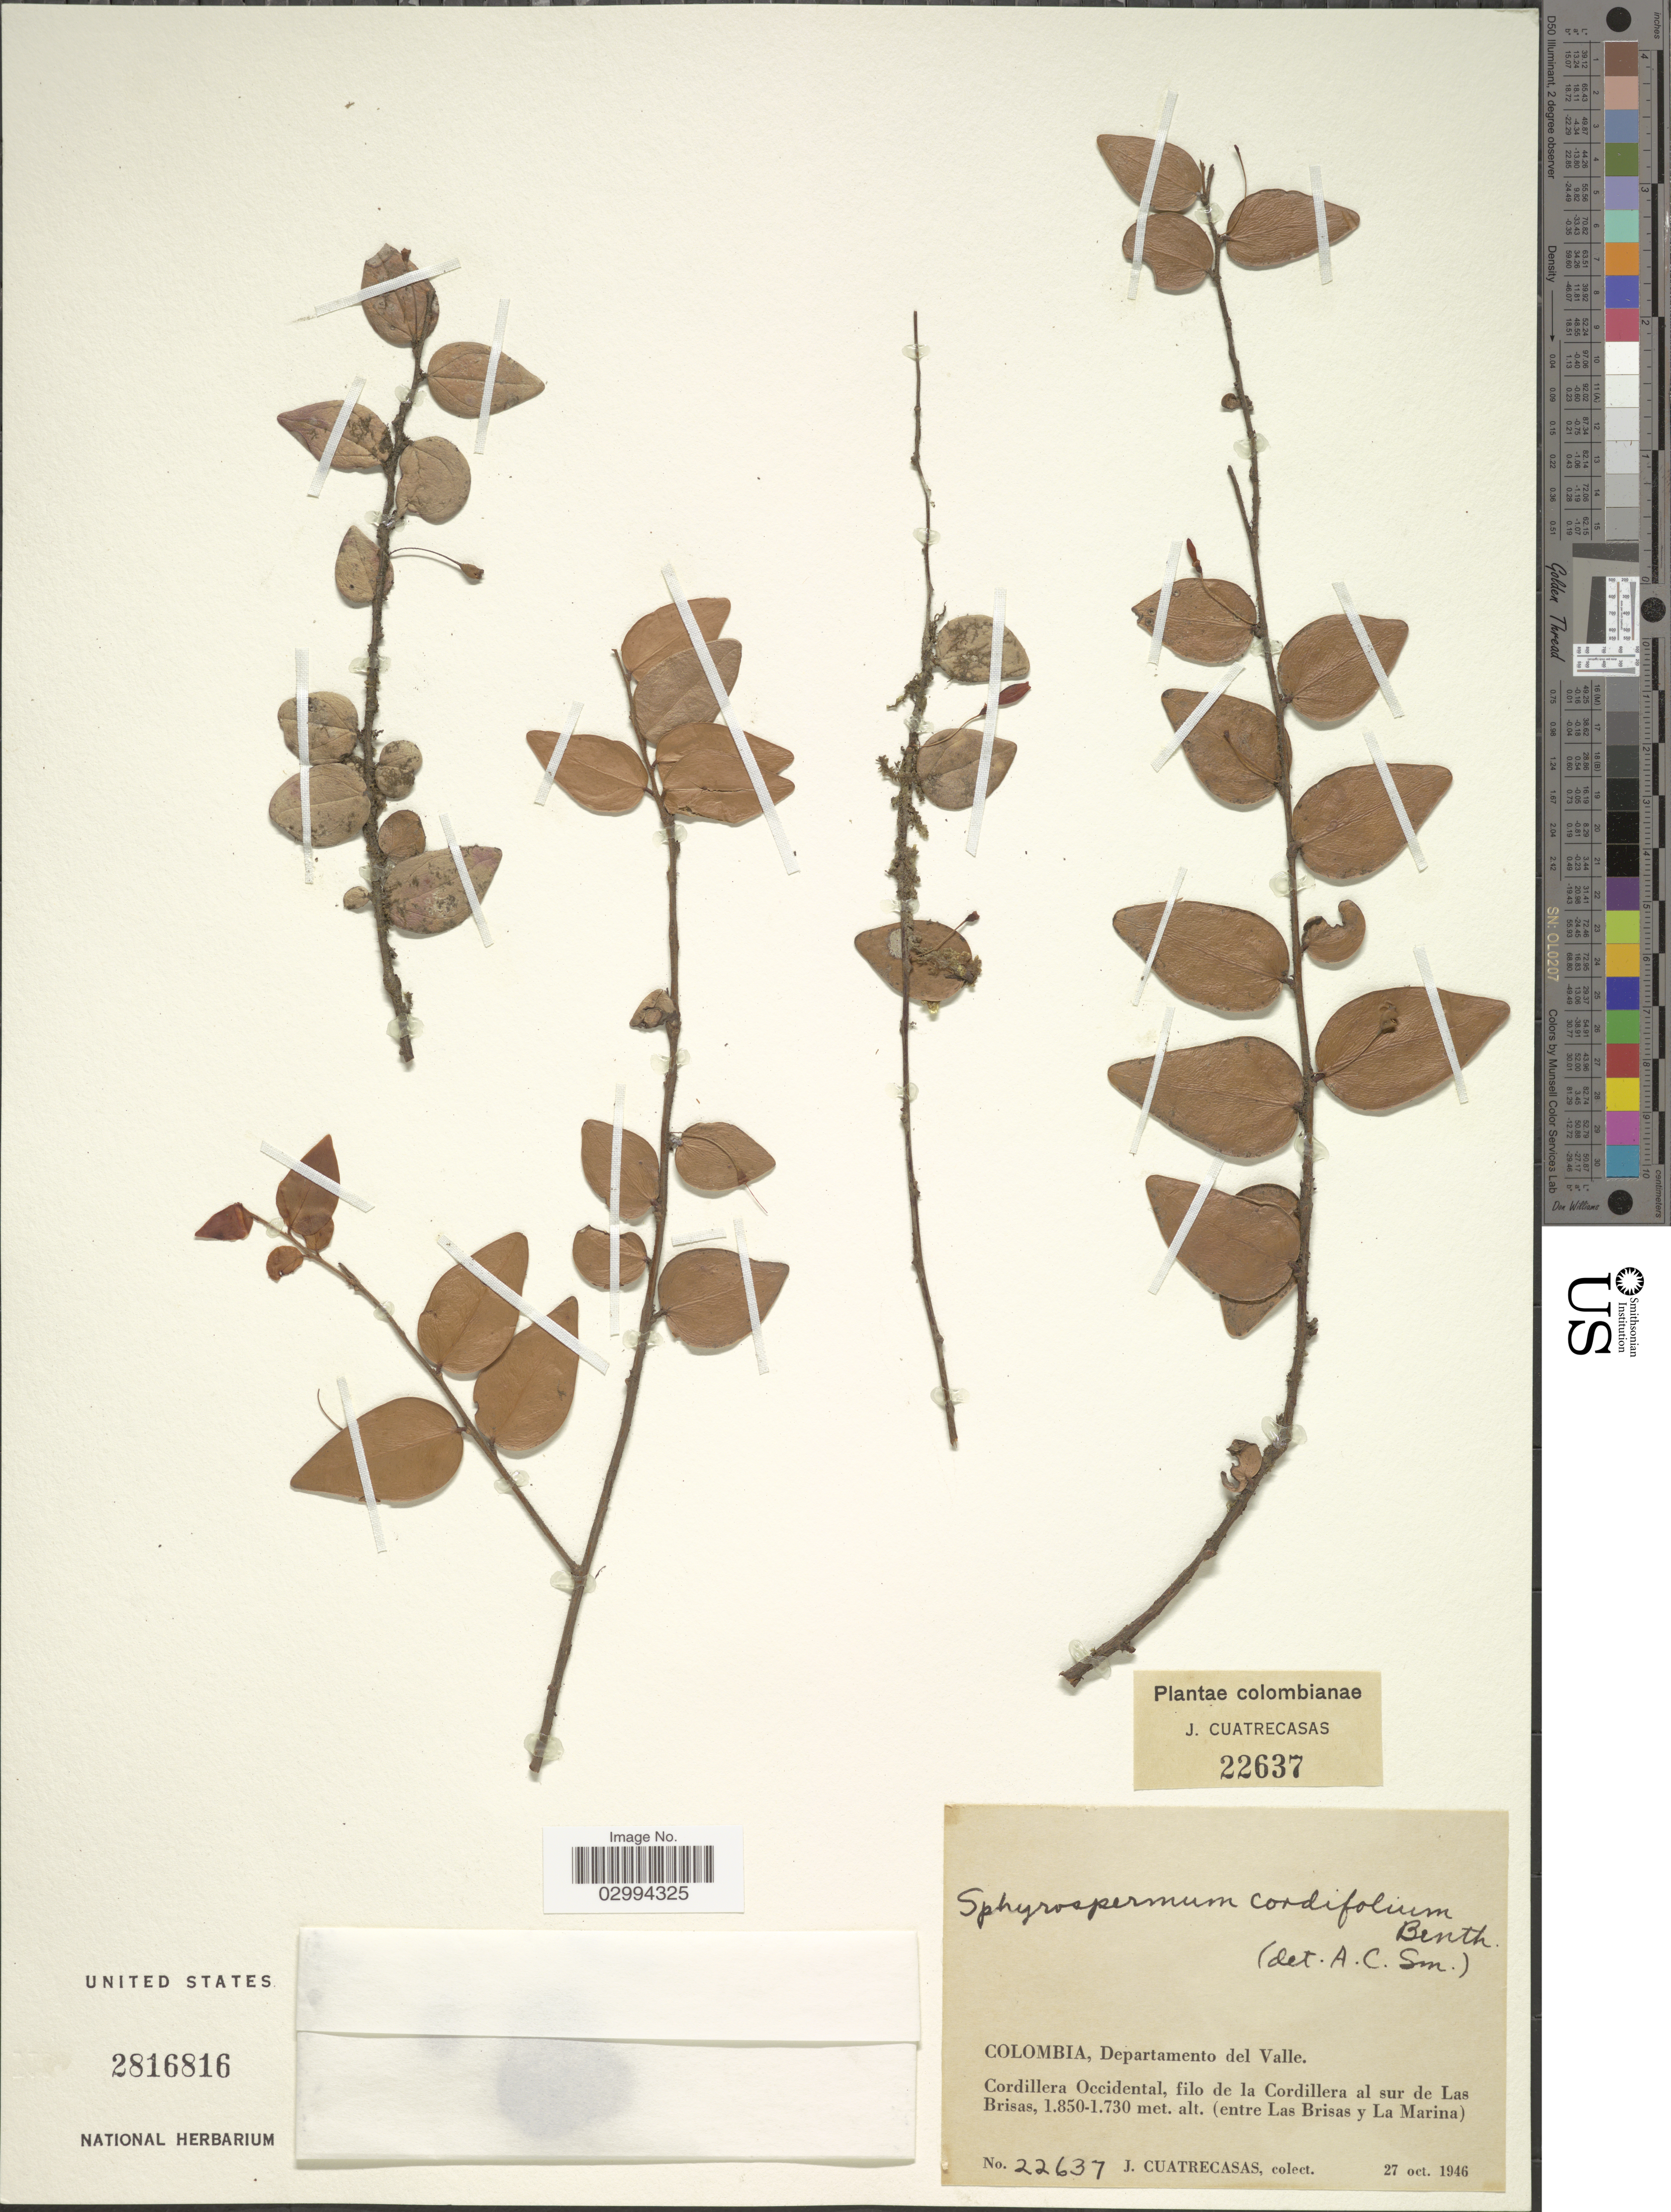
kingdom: Plantae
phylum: Tracheophyta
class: Magnoliopsida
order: Ericales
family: Ericaceae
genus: Sphyrospermum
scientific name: Sphyrospermum cordifolium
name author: Benth.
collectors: J. Cuatrecasas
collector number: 22637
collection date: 1946-10-27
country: Colombia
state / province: Valle del Cauca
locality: Departamento del Valle. Cordillera Occidental, filo de la Cordillera al sur de Las Brisas (entre Las Brisas y La Marina).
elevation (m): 1730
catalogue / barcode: US 2816816